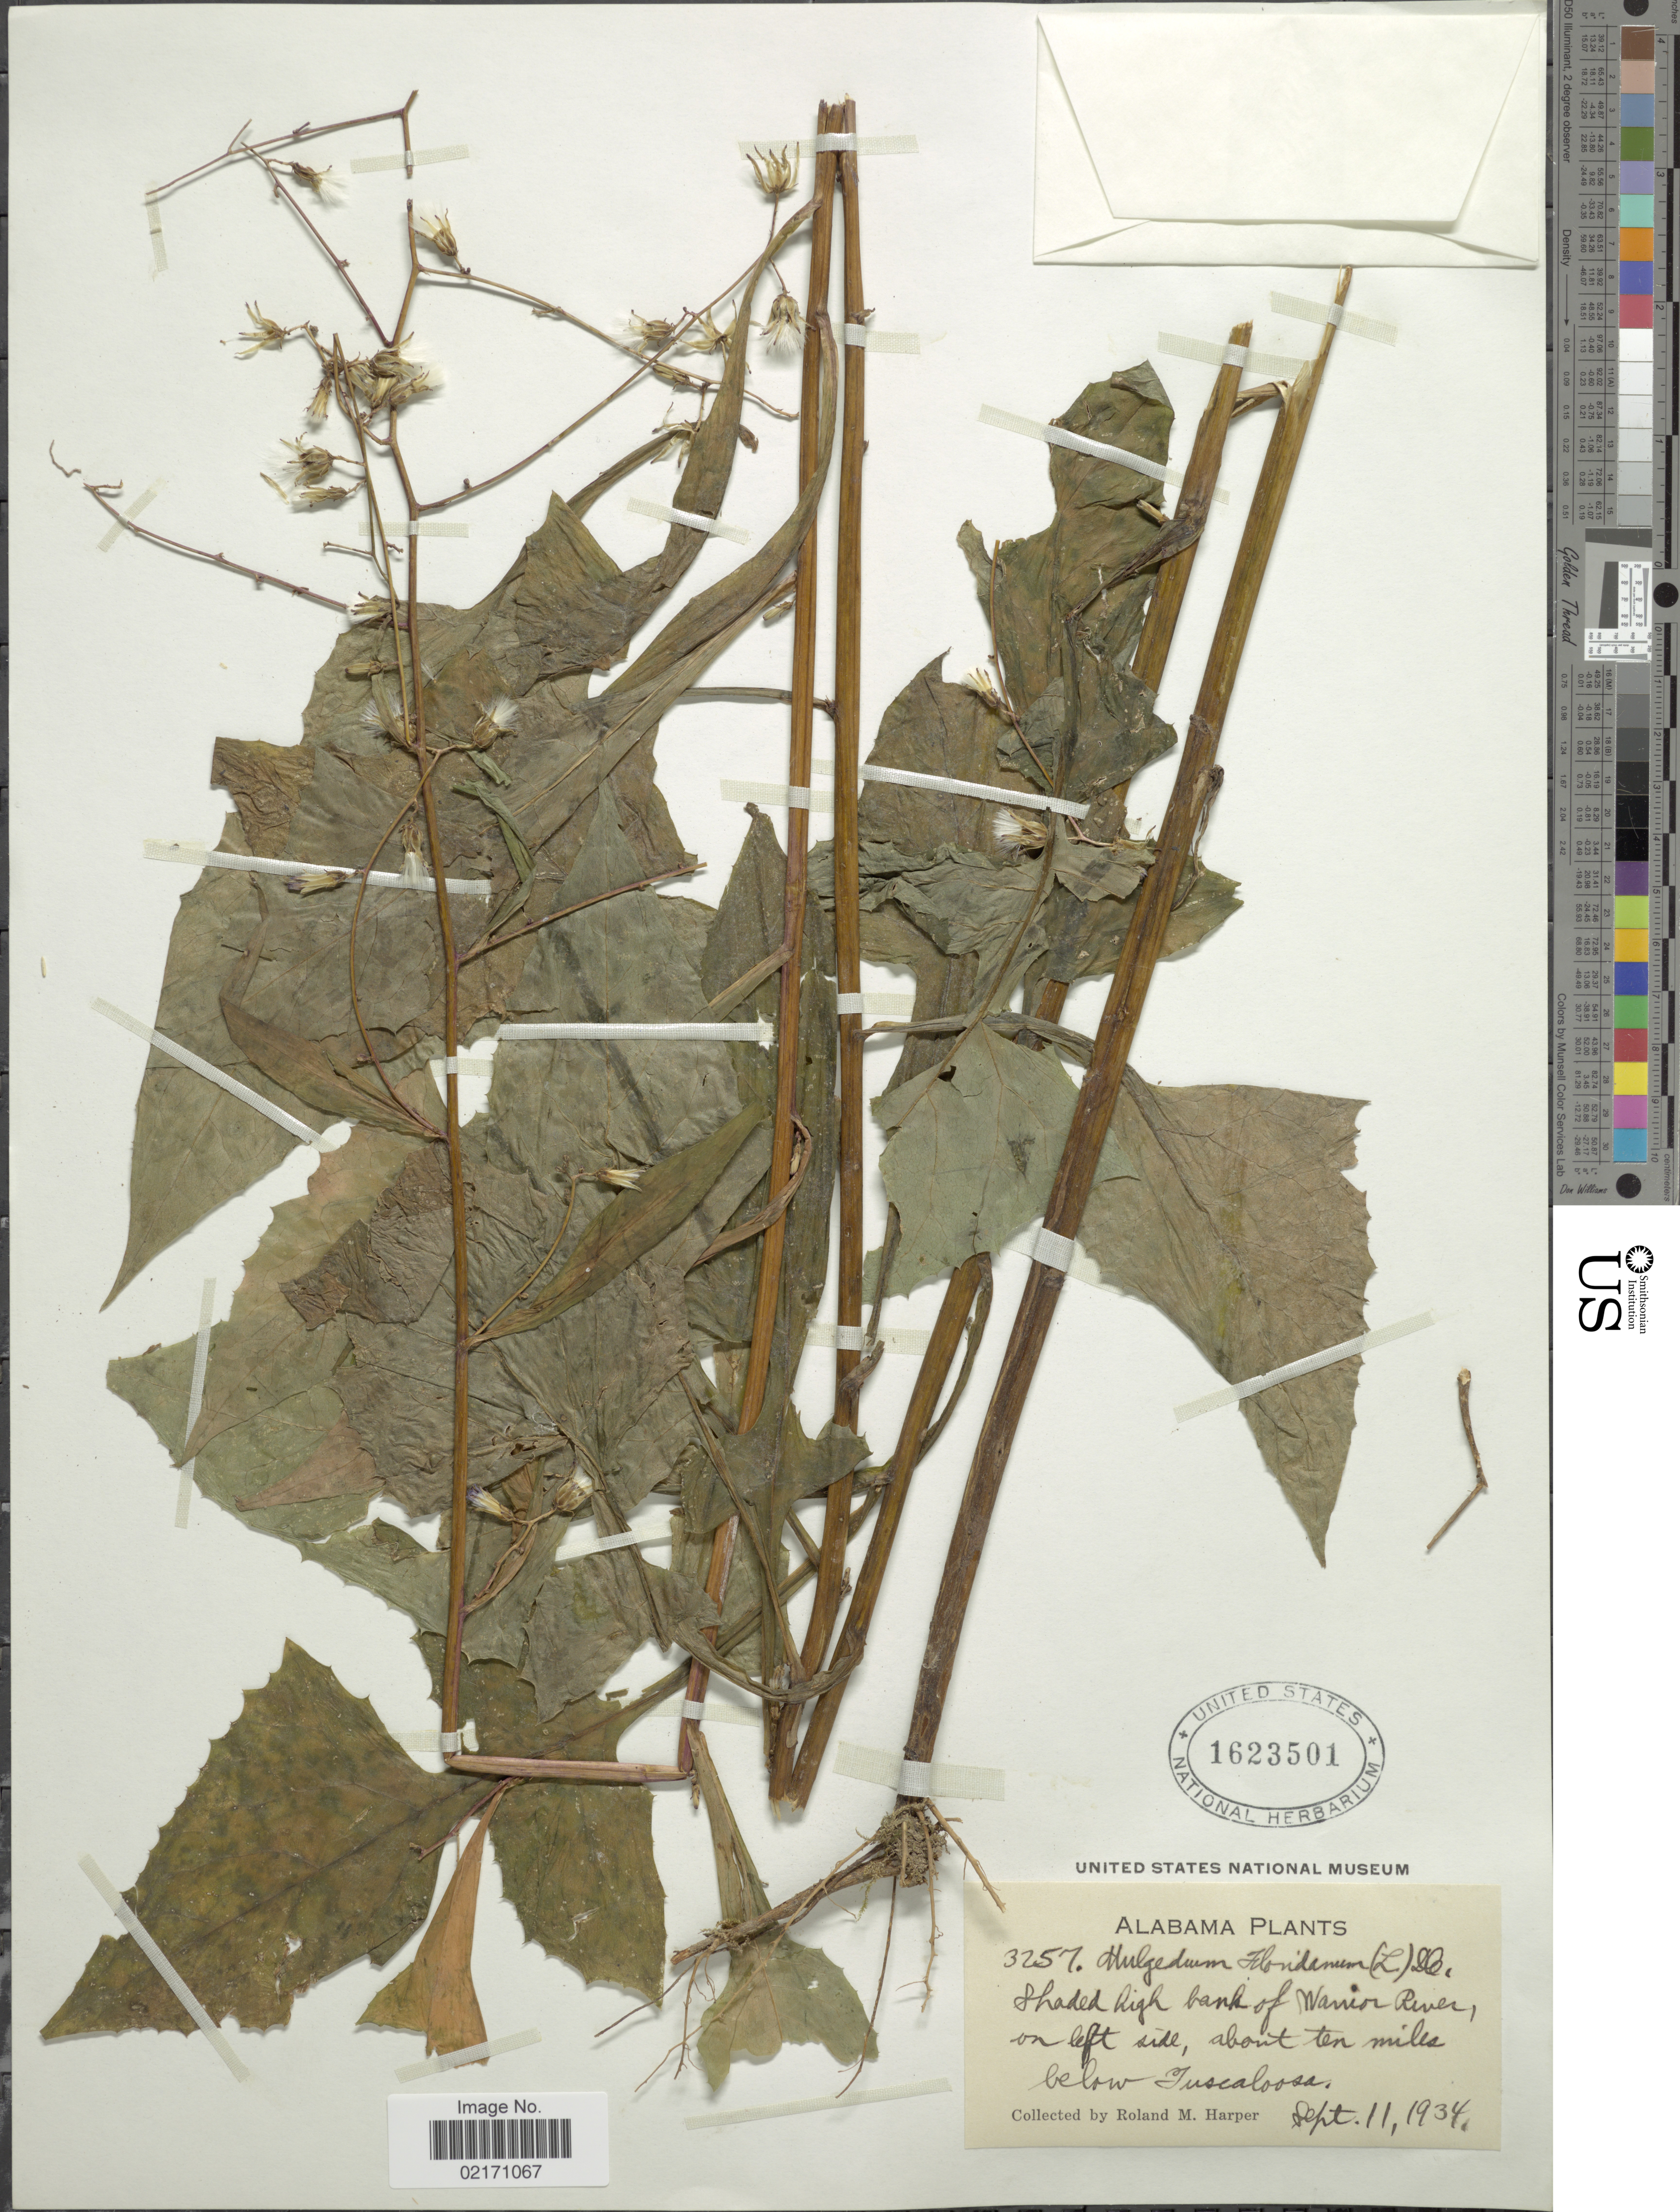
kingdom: Plantae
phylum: Tracheophyta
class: Magnoliopsida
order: Asterales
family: Asteraceae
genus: Lactuca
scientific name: Lactuca tatarica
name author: (L.) C.A. Mey.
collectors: R. M. Harper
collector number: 3257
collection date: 1934-09-11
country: United States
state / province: Alabama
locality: Bank of Warrior River on left side, about ten miles below Tuscaloosa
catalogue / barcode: US 1623501